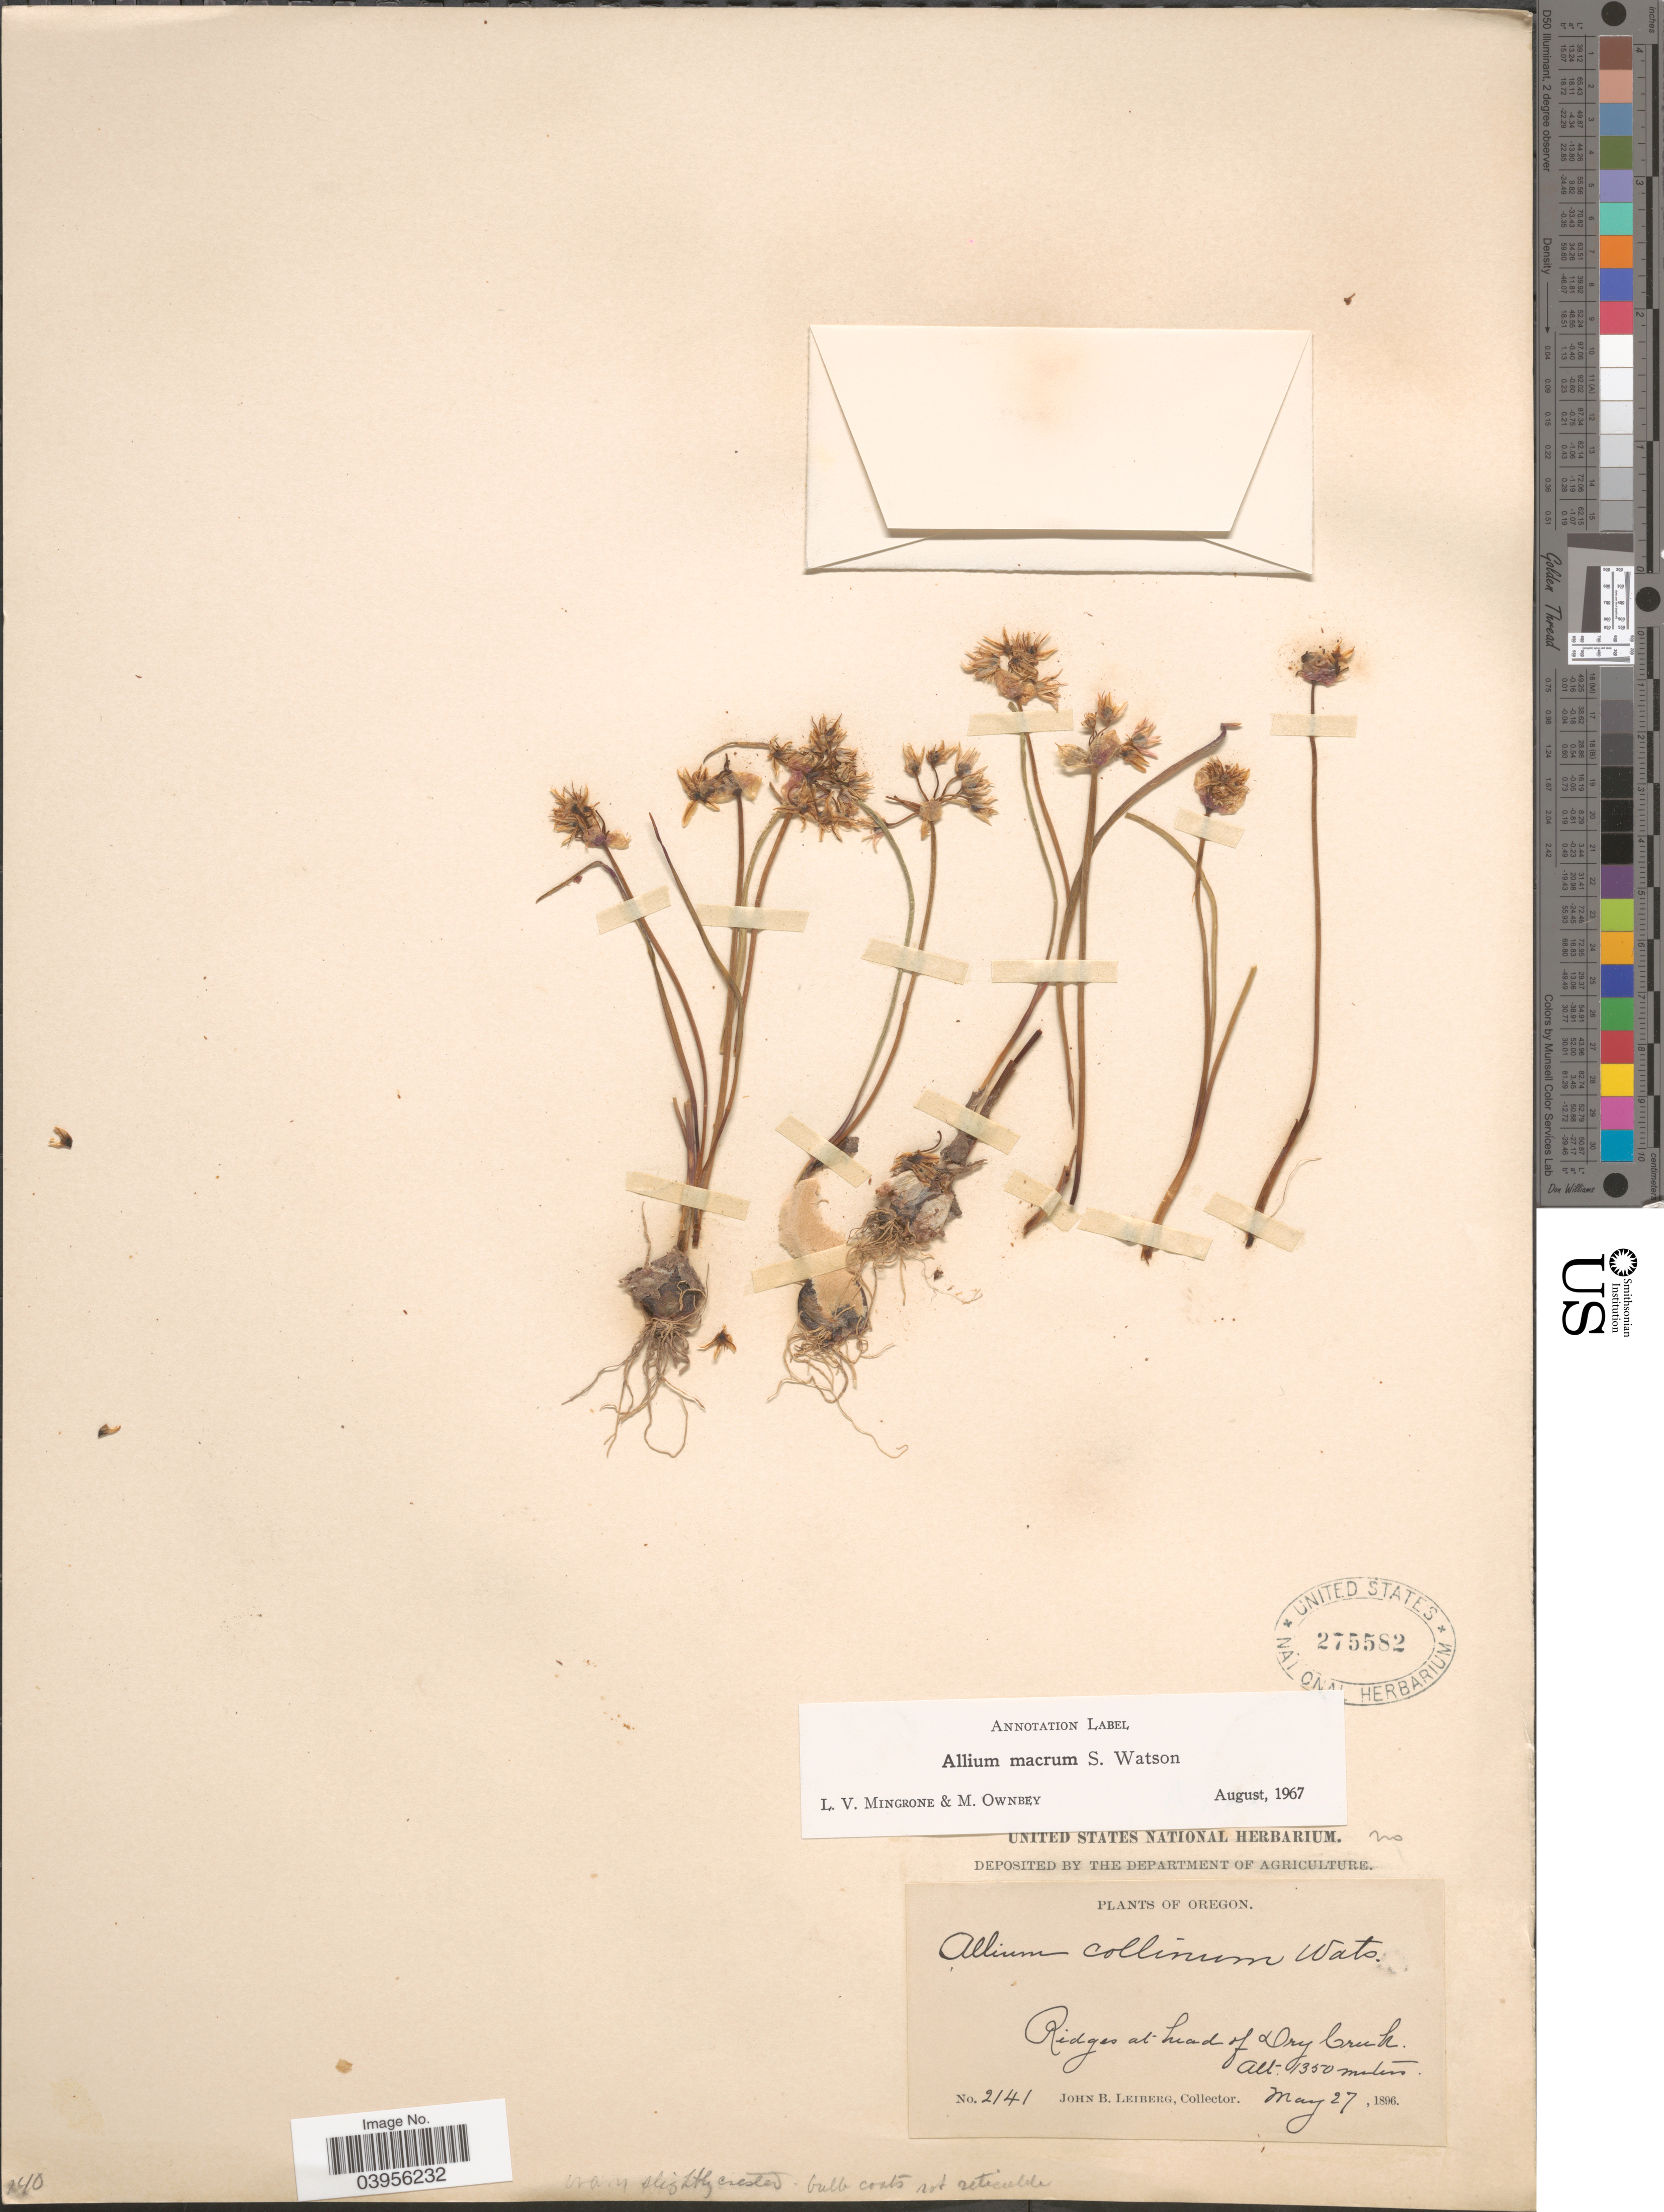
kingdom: Plantae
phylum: Tracheophyta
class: Liliopsida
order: Asparagales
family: Amaryllidaceae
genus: Allium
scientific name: Allium macrum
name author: S. Watson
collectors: J. B. Leiberg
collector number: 2141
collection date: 1896-05-27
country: United States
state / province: Oregon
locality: Ridges at head of Dry Creek.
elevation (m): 1350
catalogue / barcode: US 275582